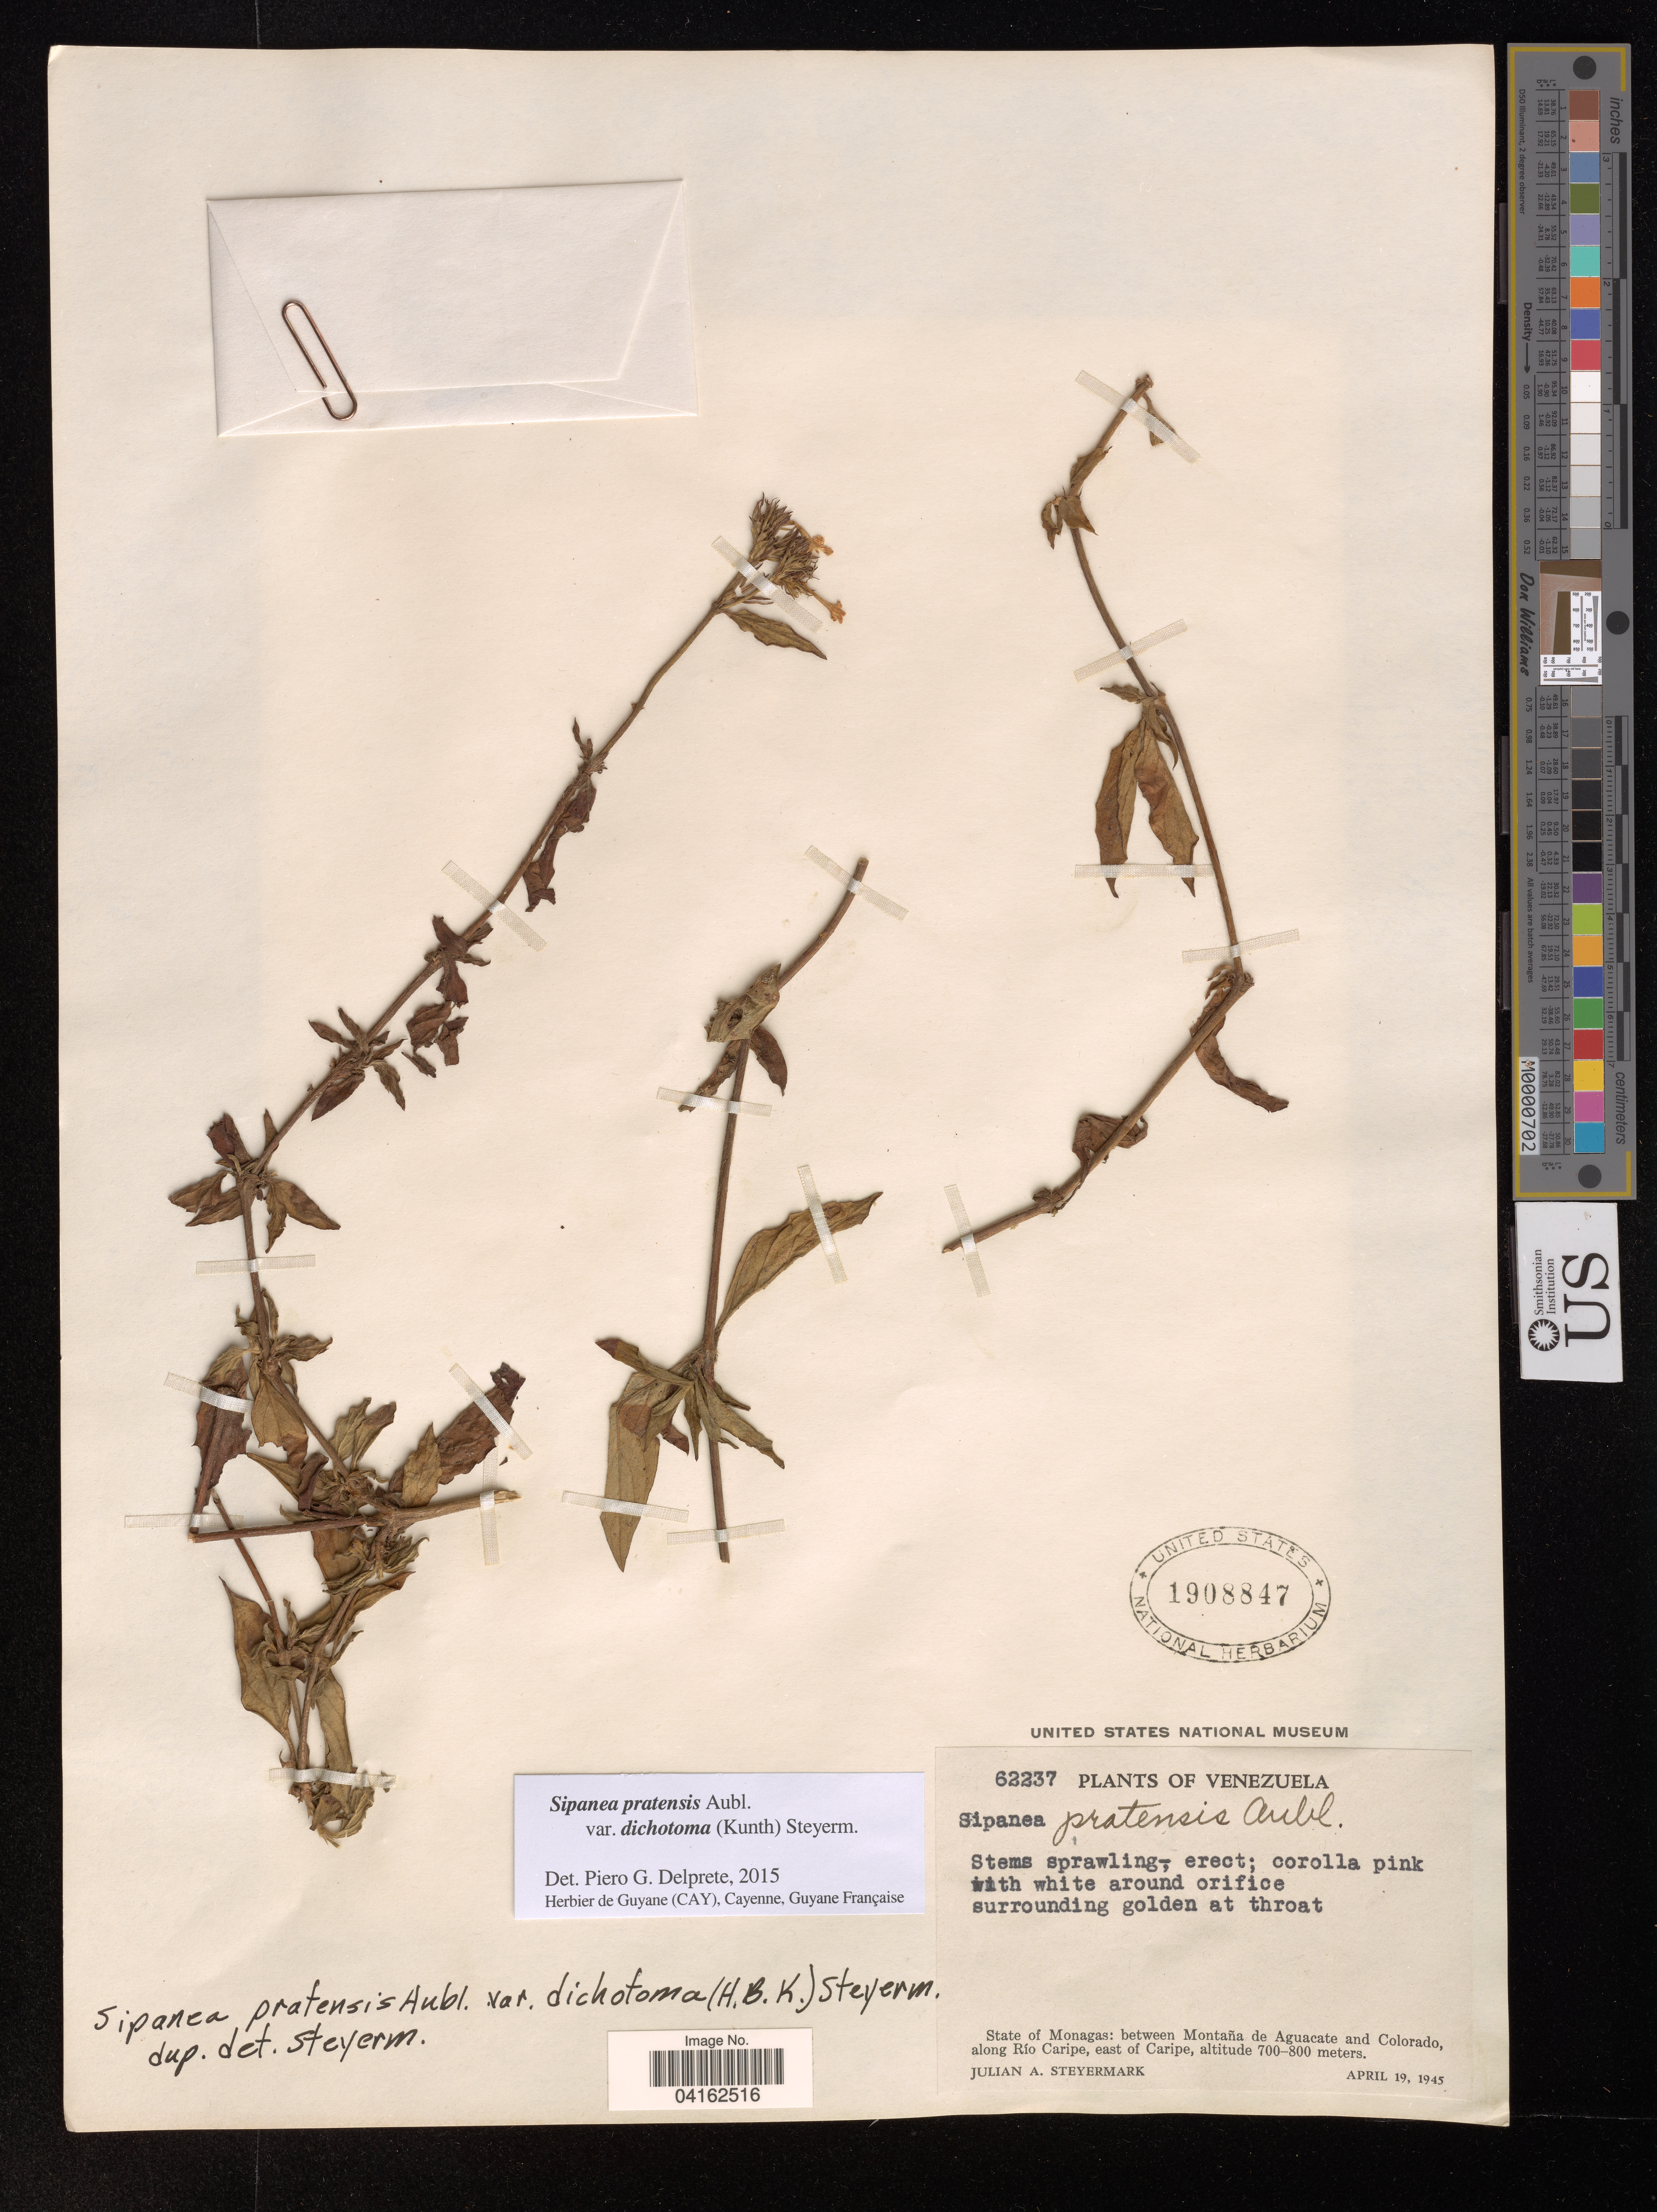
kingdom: Plantae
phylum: Tracheophyta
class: Magnoliopsida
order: Gentianales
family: Rubiaceae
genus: Sipanea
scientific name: Sipanea pratensis var. dichotoma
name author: (Kunth) Steyerm.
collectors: J. Steyermark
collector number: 62237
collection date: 1945-04-19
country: Venezuela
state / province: Monagas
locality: Between Montaña de Aguacate and Colorado, along Río Caripe, east of Caripe.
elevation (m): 700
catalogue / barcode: US 1908847